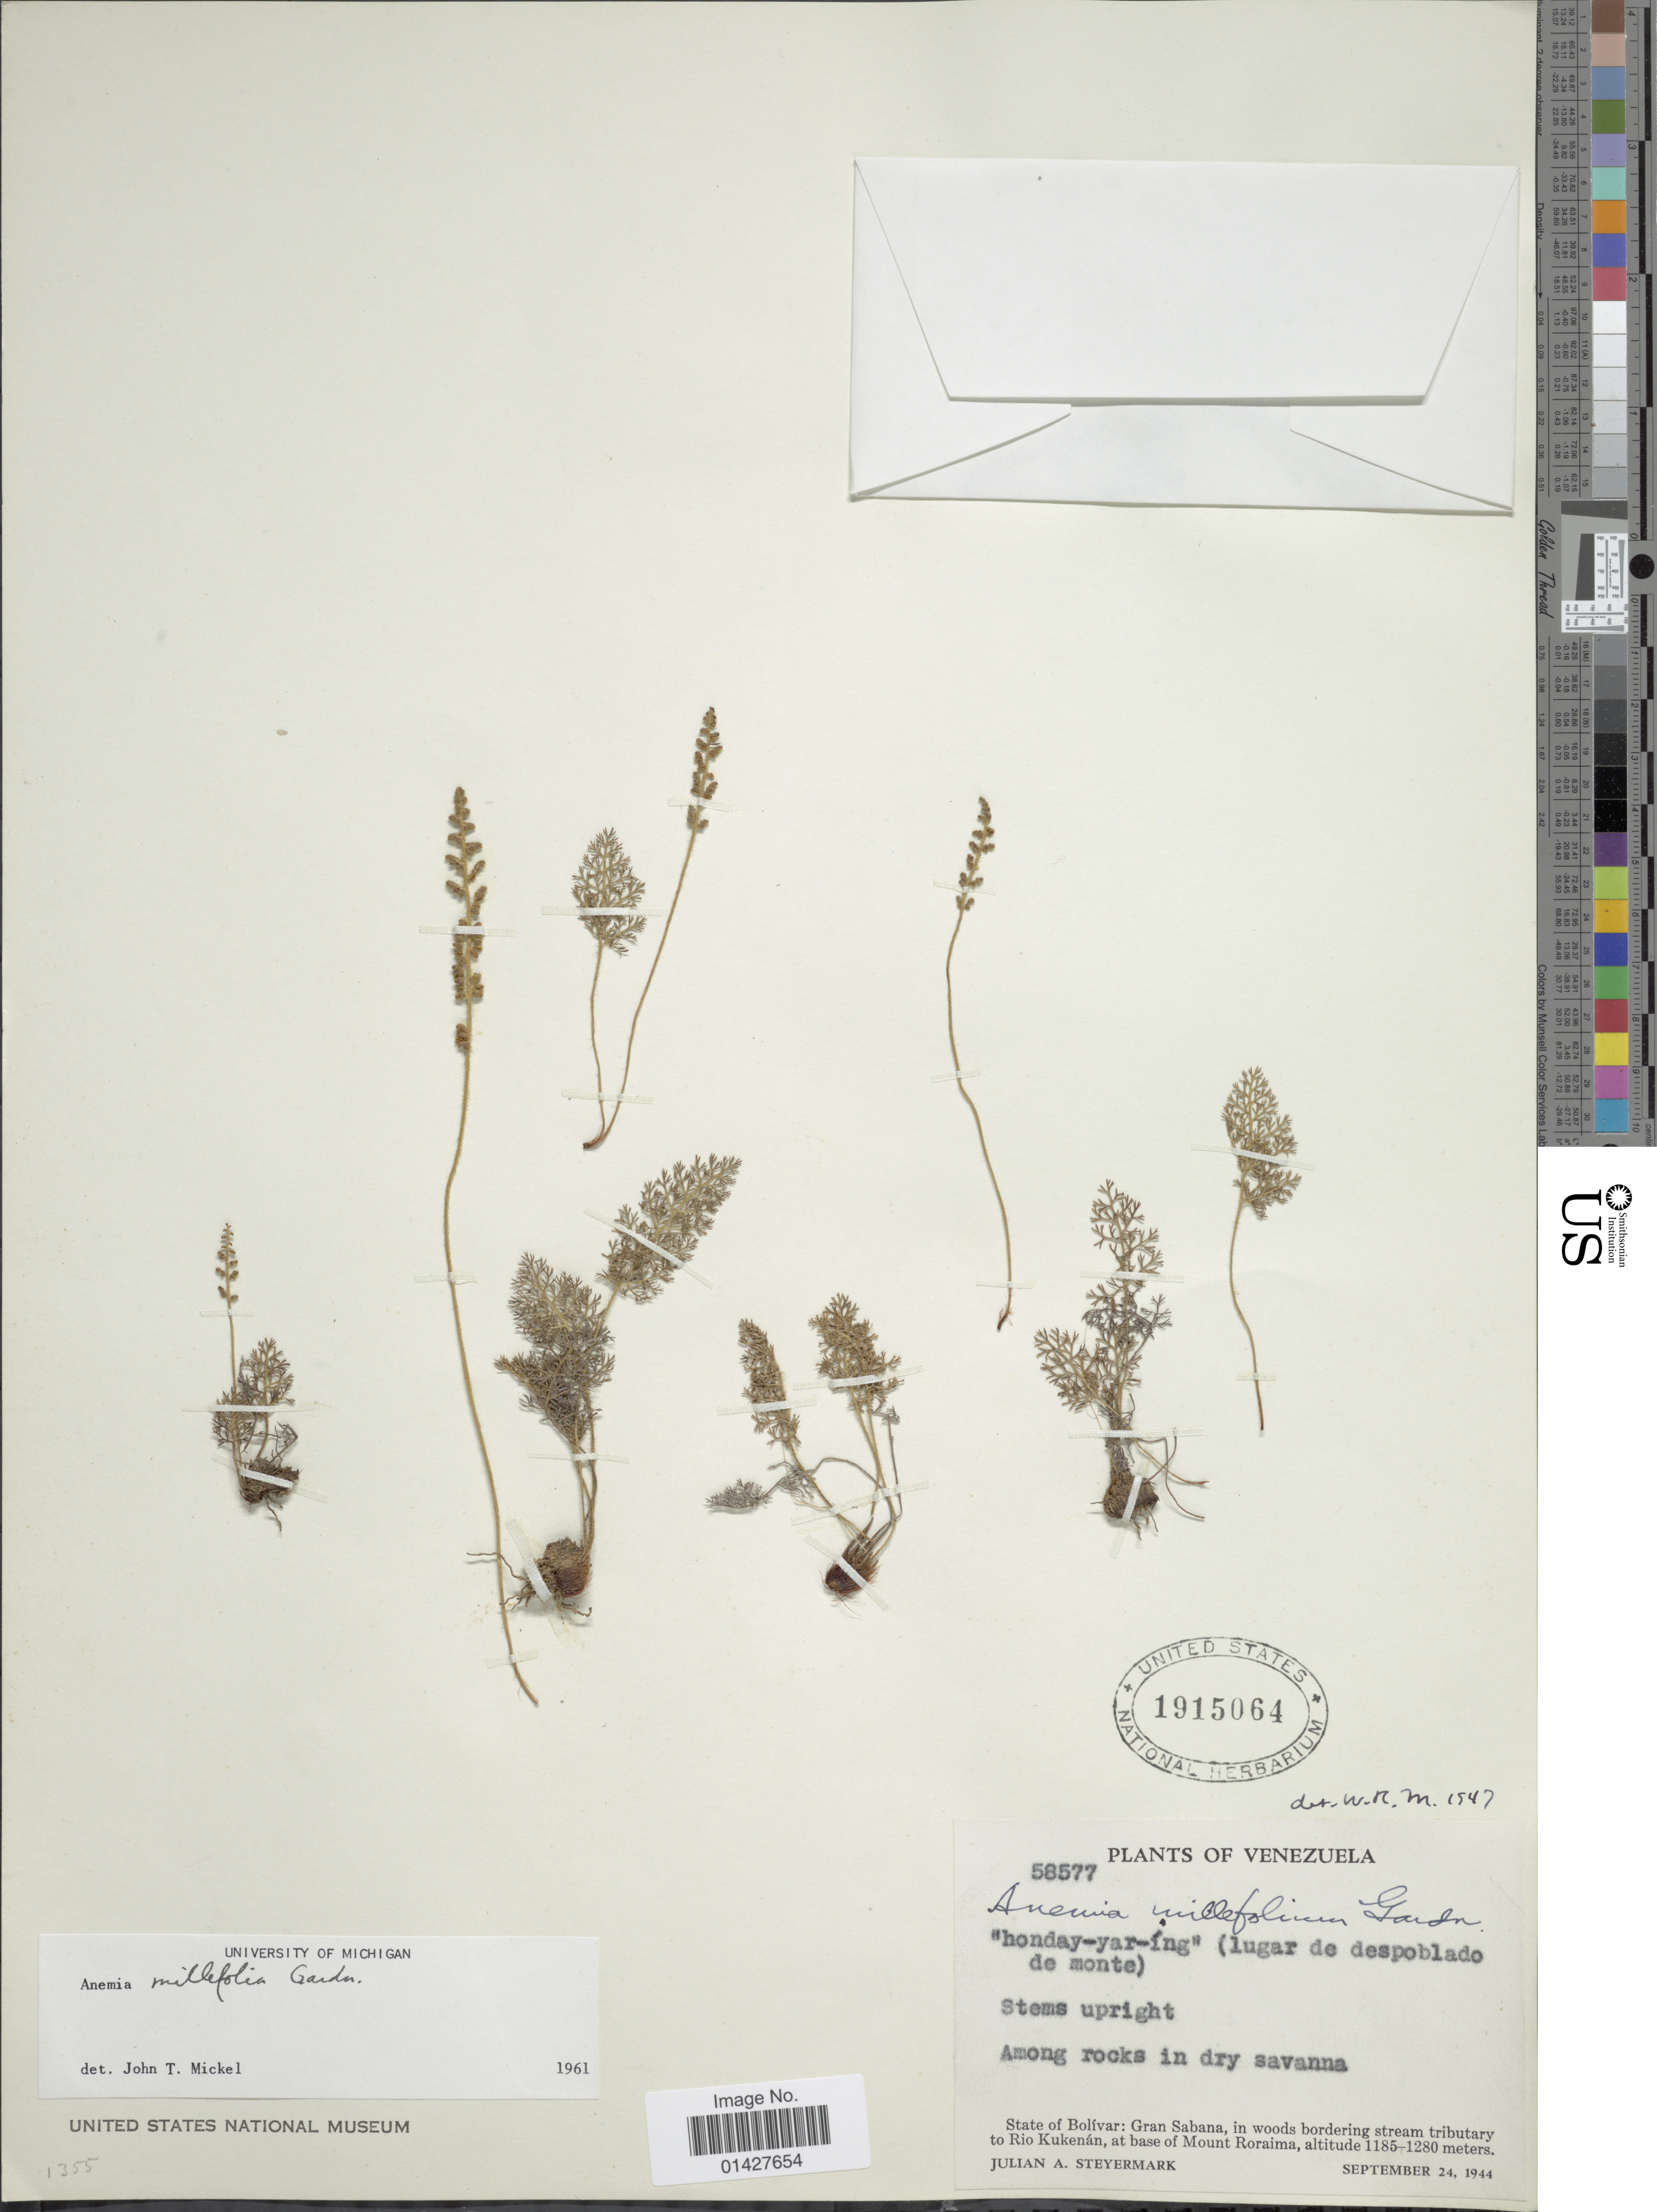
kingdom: Plantae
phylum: Tracheophyta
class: Polypodiopsida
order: Schizaeales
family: Anemiaceae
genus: Anemia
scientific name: Anemia millefolia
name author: (Gardner) C. Presl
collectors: J. Steyermark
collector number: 58577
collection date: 1944-09-24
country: Venezuela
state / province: Bolivar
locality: Gran Sabana, in woods brodering stream tributary to Rio Kukenán, at base of Mount Roraima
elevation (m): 1185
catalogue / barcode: US 1915064